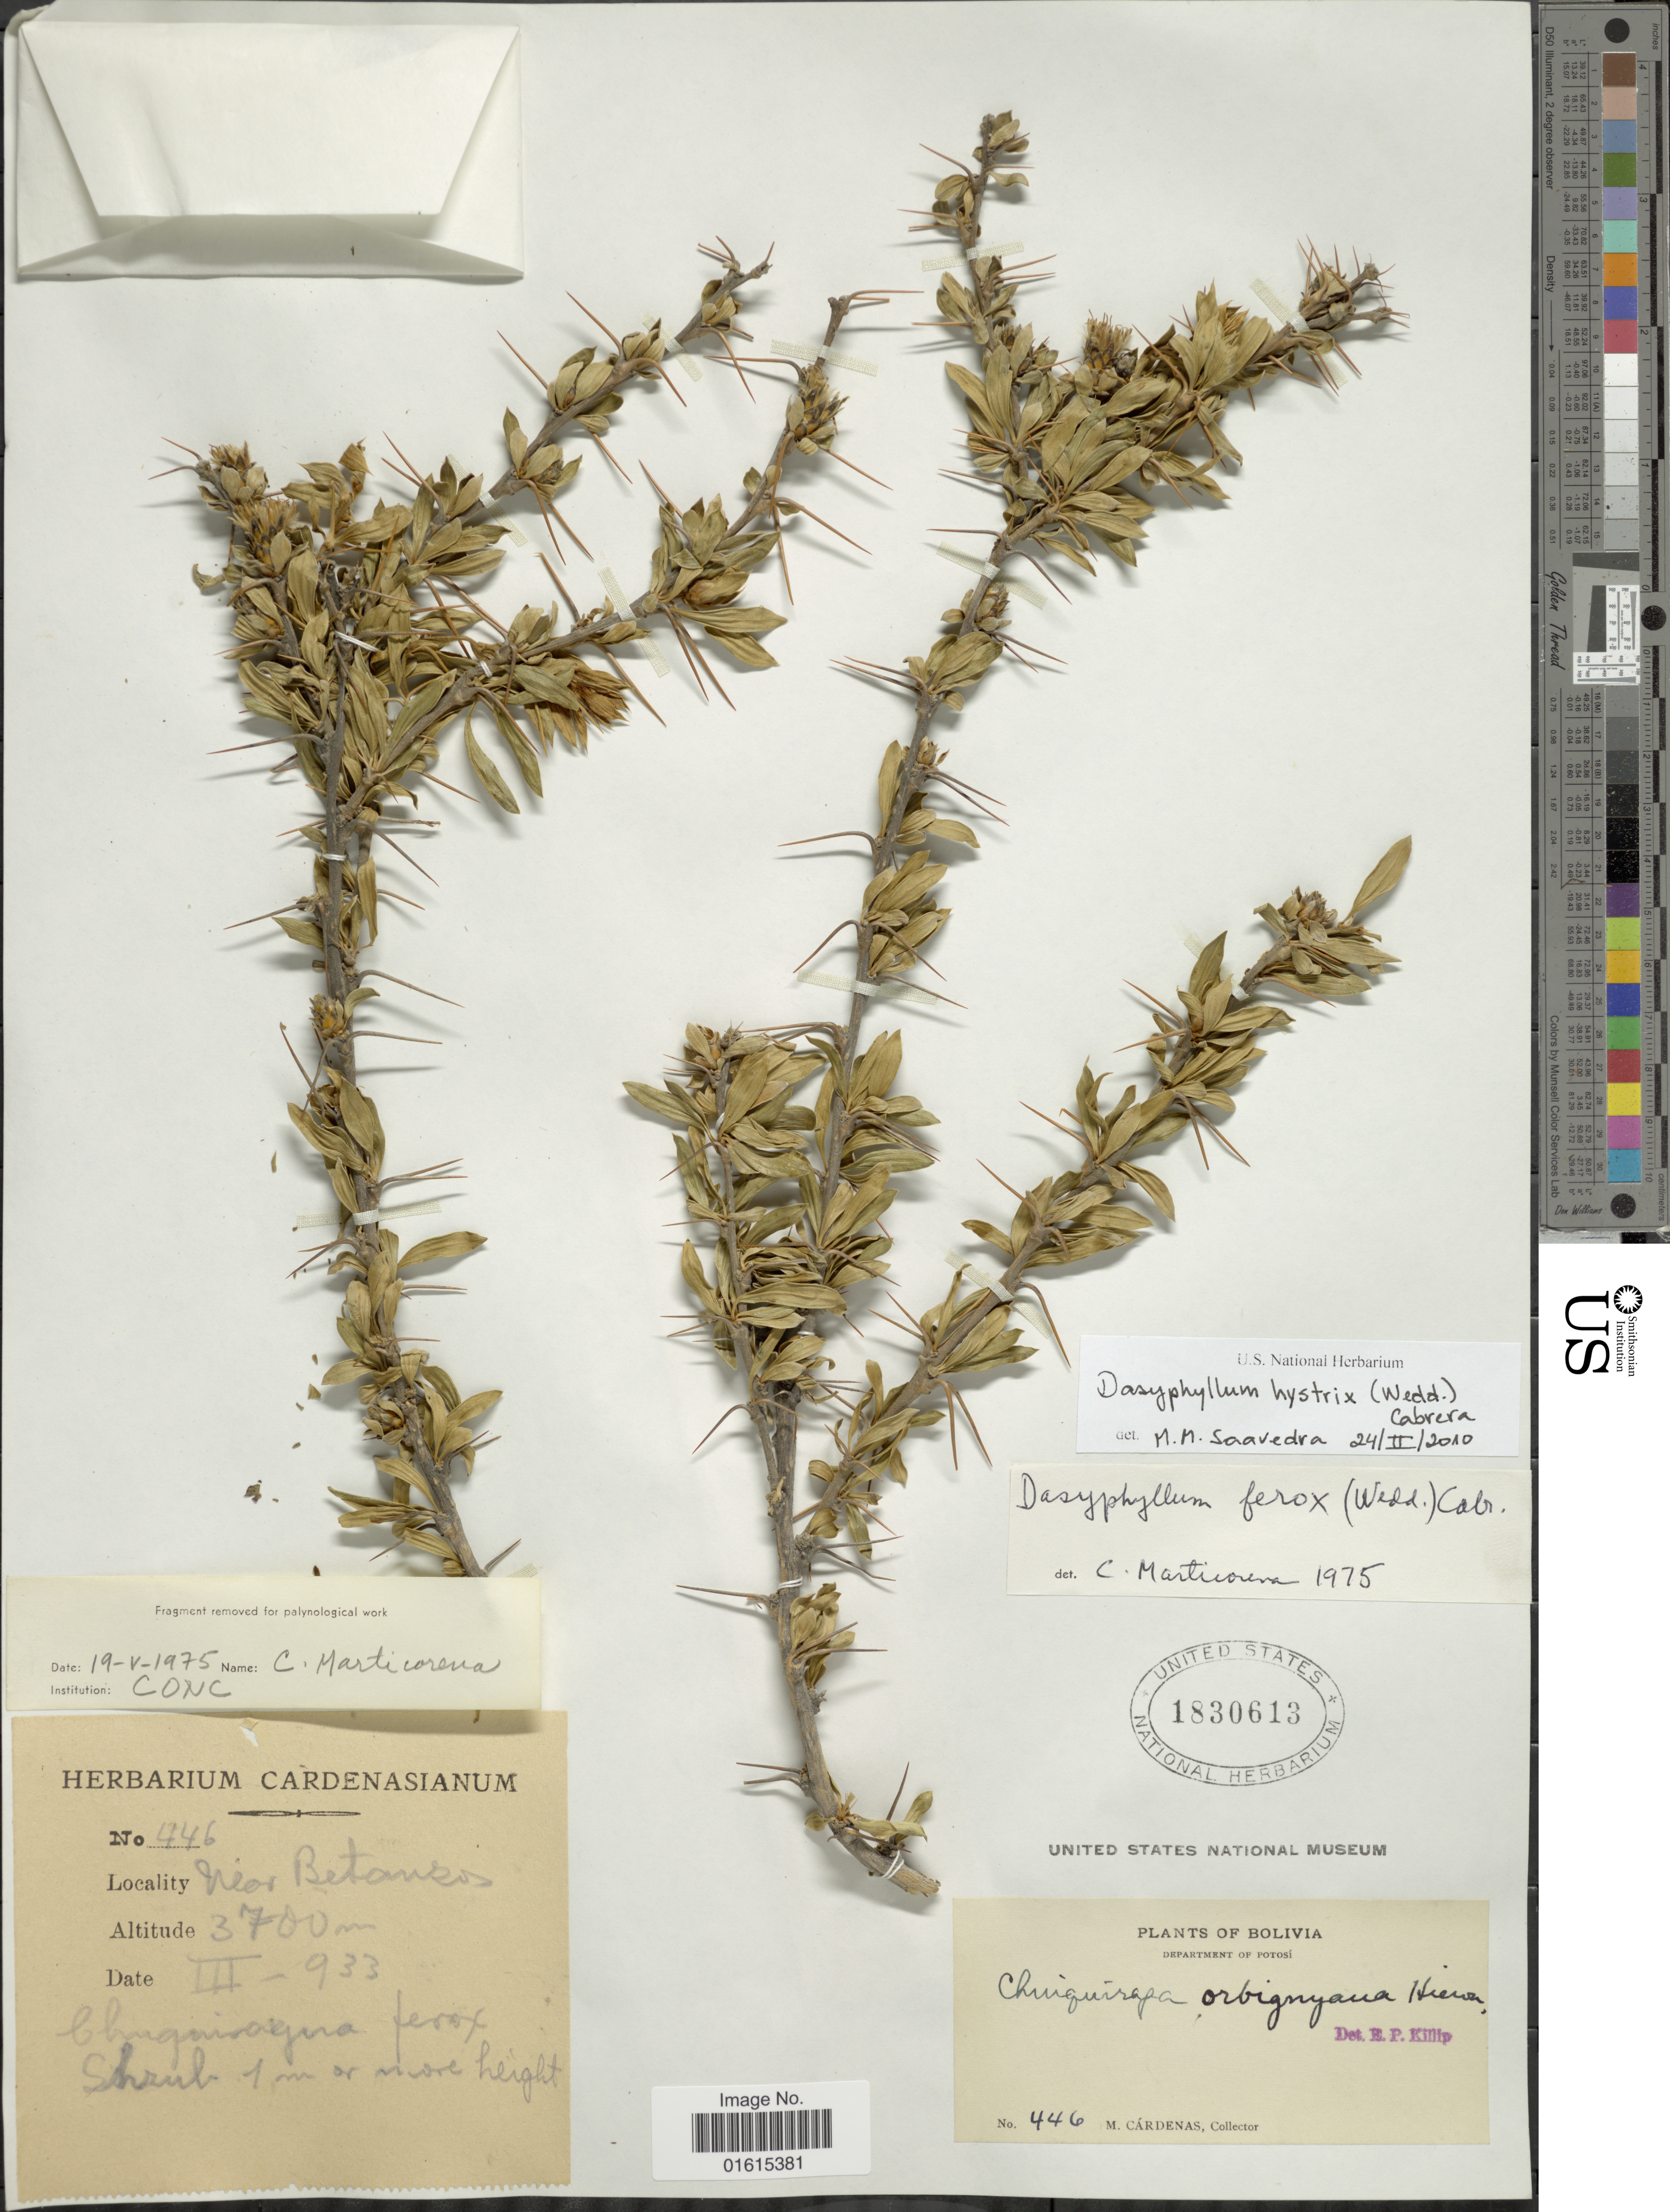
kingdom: Plantae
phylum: Tracheophyta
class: Magnoliopsida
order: Asterales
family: Asteraceae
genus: Dasyphyllum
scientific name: Dasyphyllum hystrix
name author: (Wedd.) Cabrera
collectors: M. Cárdenas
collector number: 446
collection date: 1933-03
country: Bolivia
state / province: Potosi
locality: Near Betanzos.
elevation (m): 3700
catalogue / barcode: US 1830613